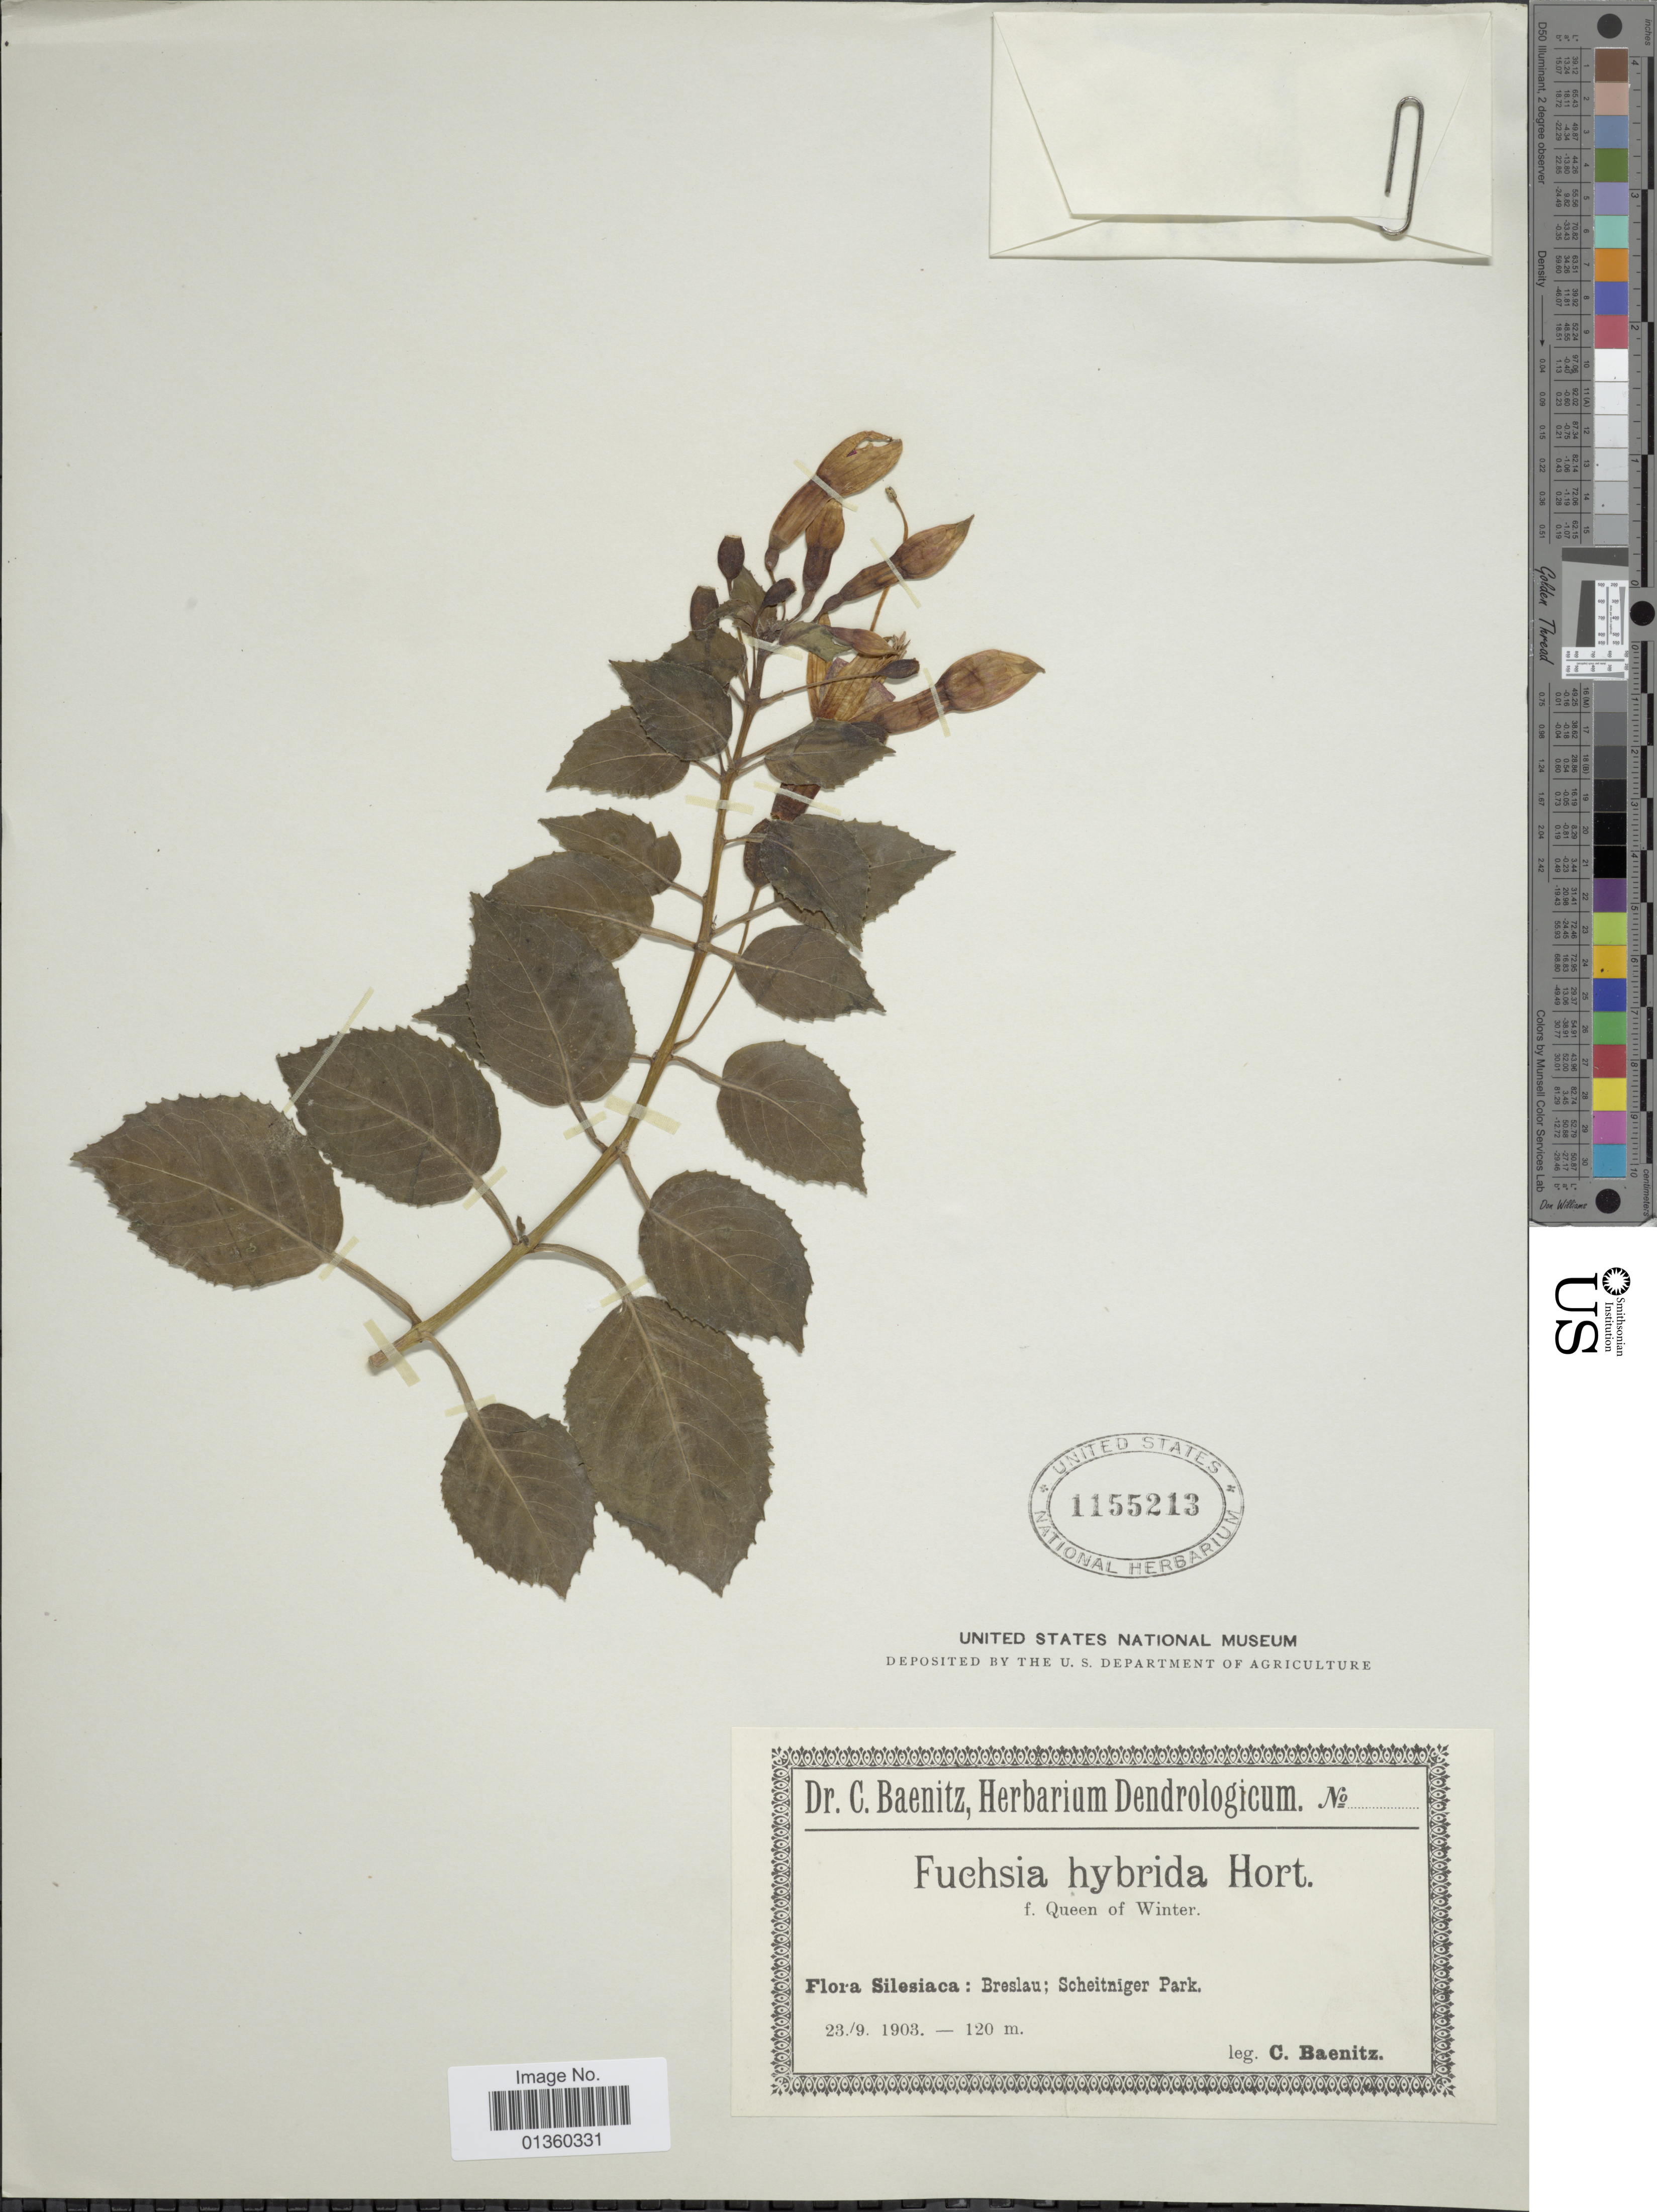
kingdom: Plantae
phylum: Tracheophyta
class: Magnoliopsida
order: Myrtales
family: Onagraceae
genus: Fuchsia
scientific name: Fuchsia x hybrida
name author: Hort.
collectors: C. G. Baenitz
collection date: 1903-09-23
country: Poland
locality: Flora Silesiaca: Breslau; Scheitniger Park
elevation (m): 120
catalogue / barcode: US 1155213